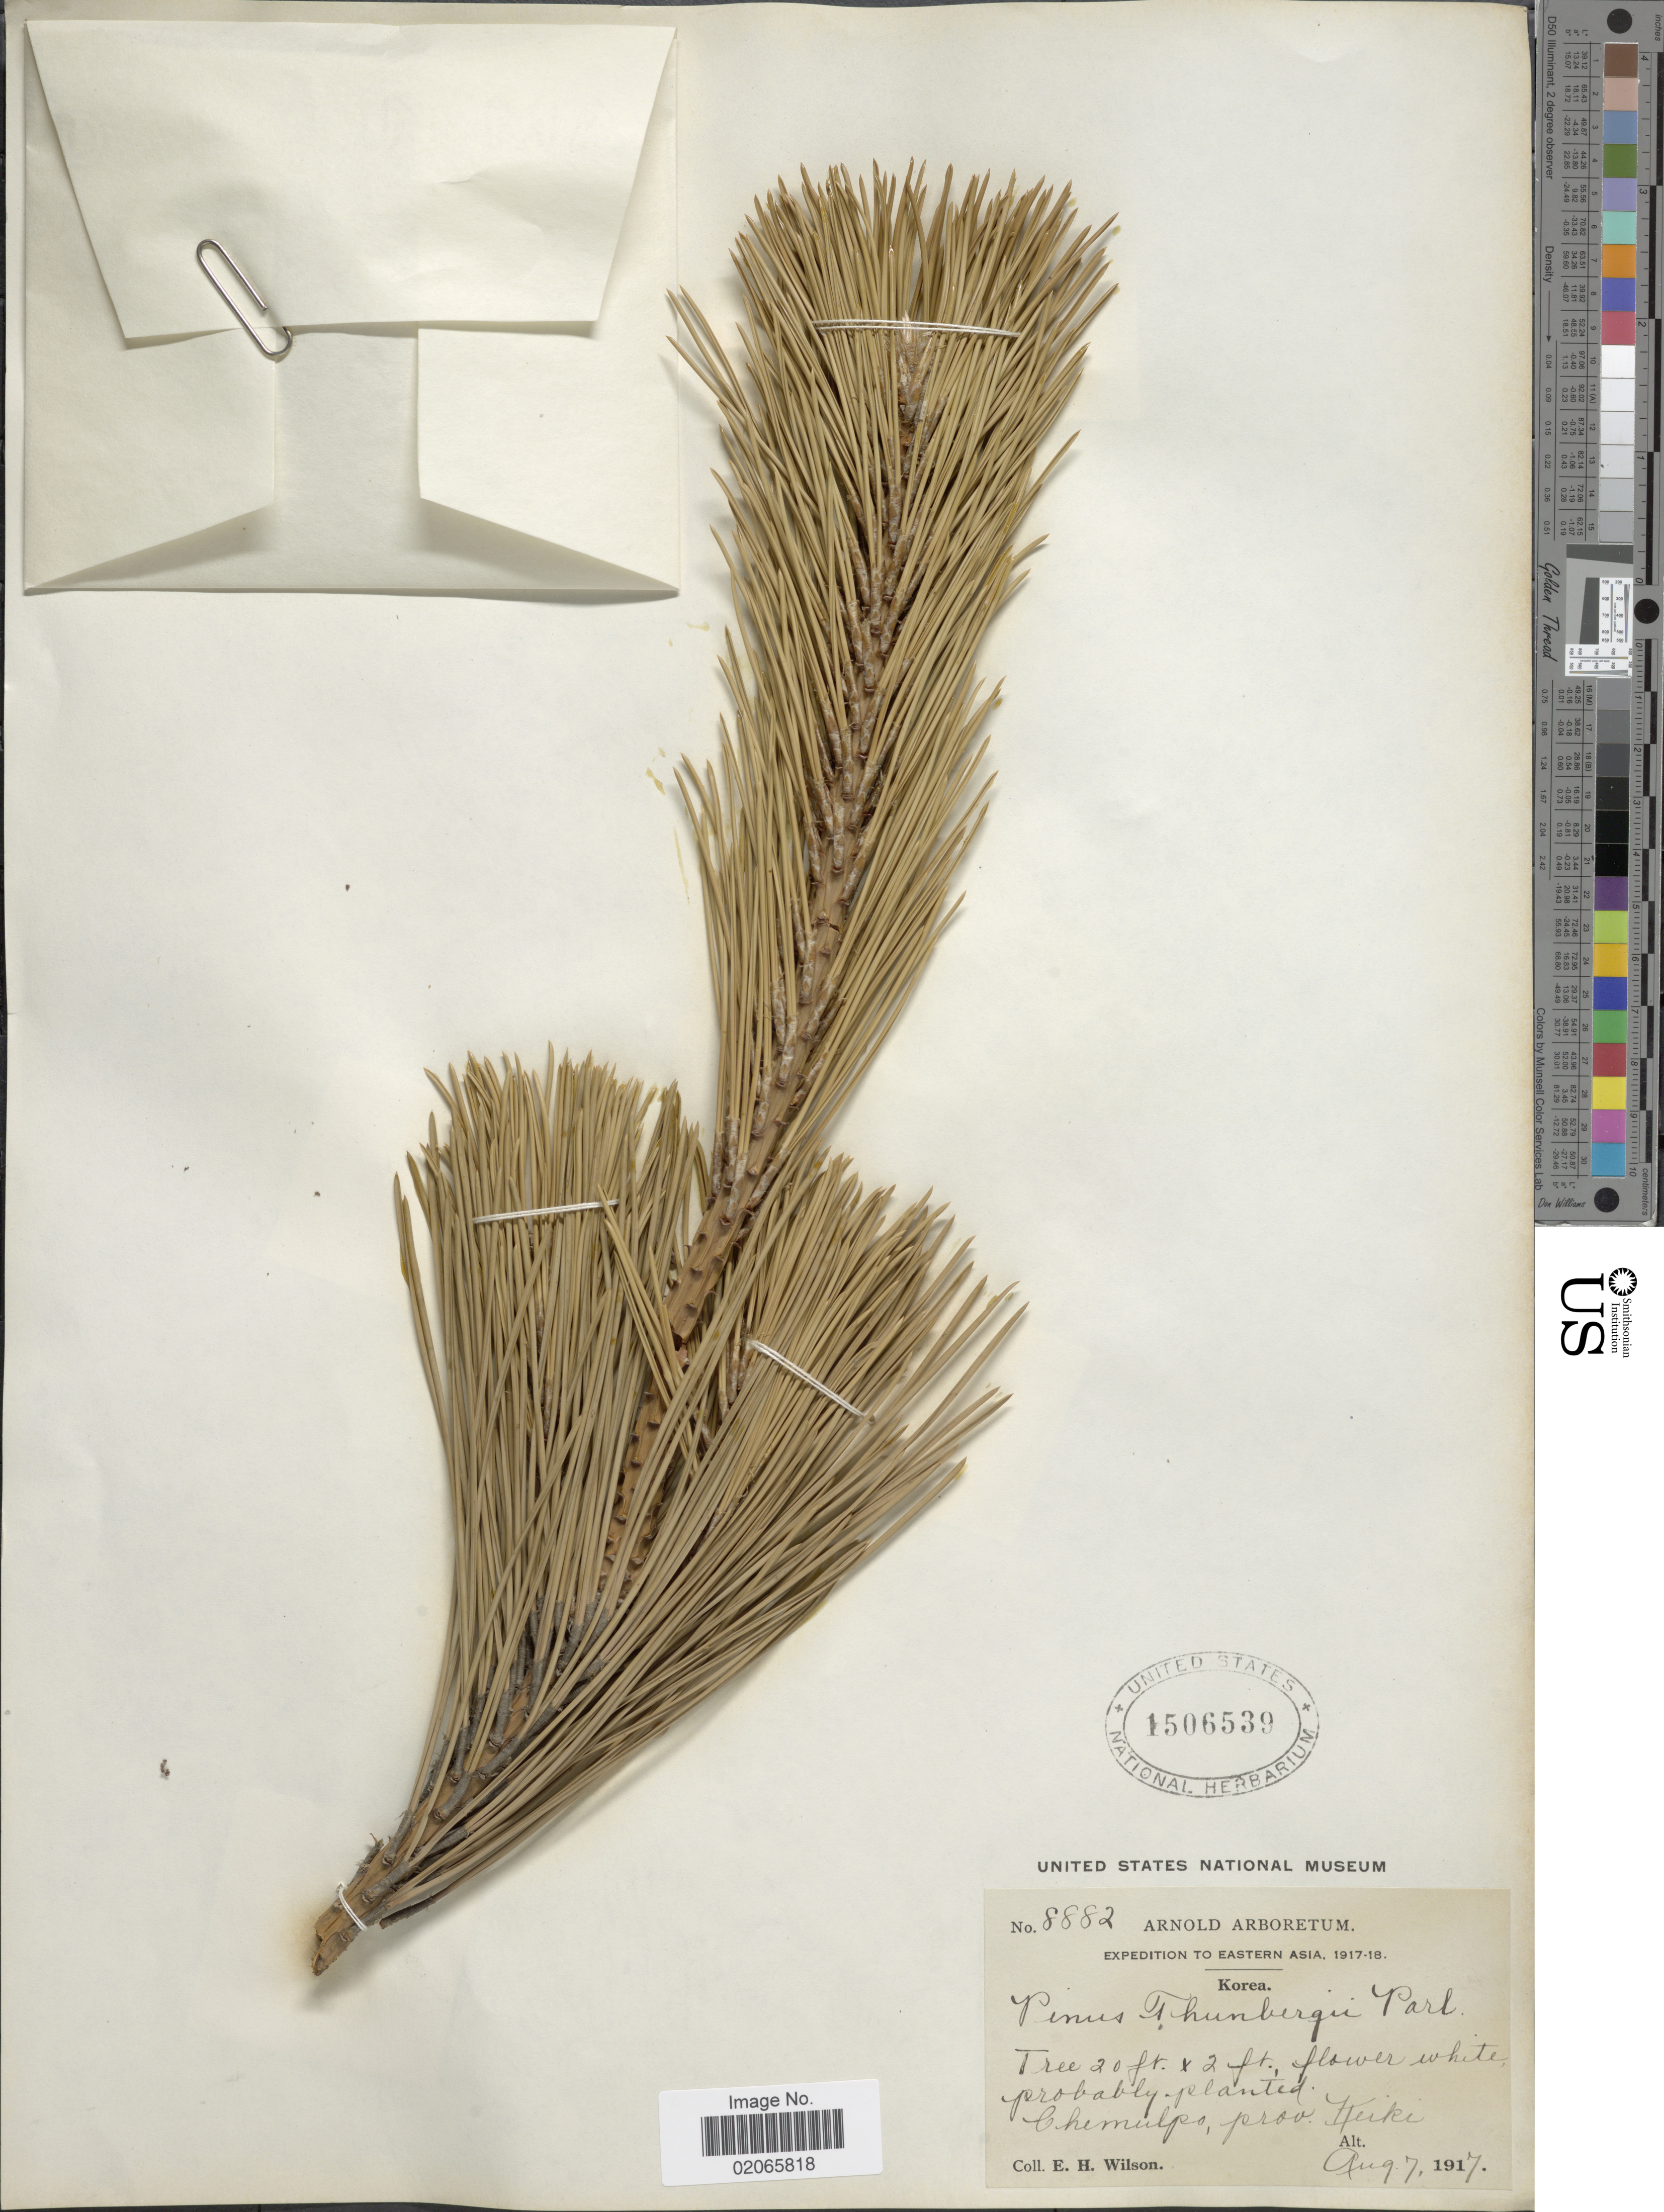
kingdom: Plantae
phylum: Tracheophyta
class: Pinopsida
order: Pinales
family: Pinaceae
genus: Pinus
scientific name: Pinus thunbergii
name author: Parl.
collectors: E. Wilson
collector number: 8882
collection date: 1917-08-07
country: South Korea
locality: Eastern Asia, Korea, Chemulpo, prov. Keiki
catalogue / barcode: US 1506539